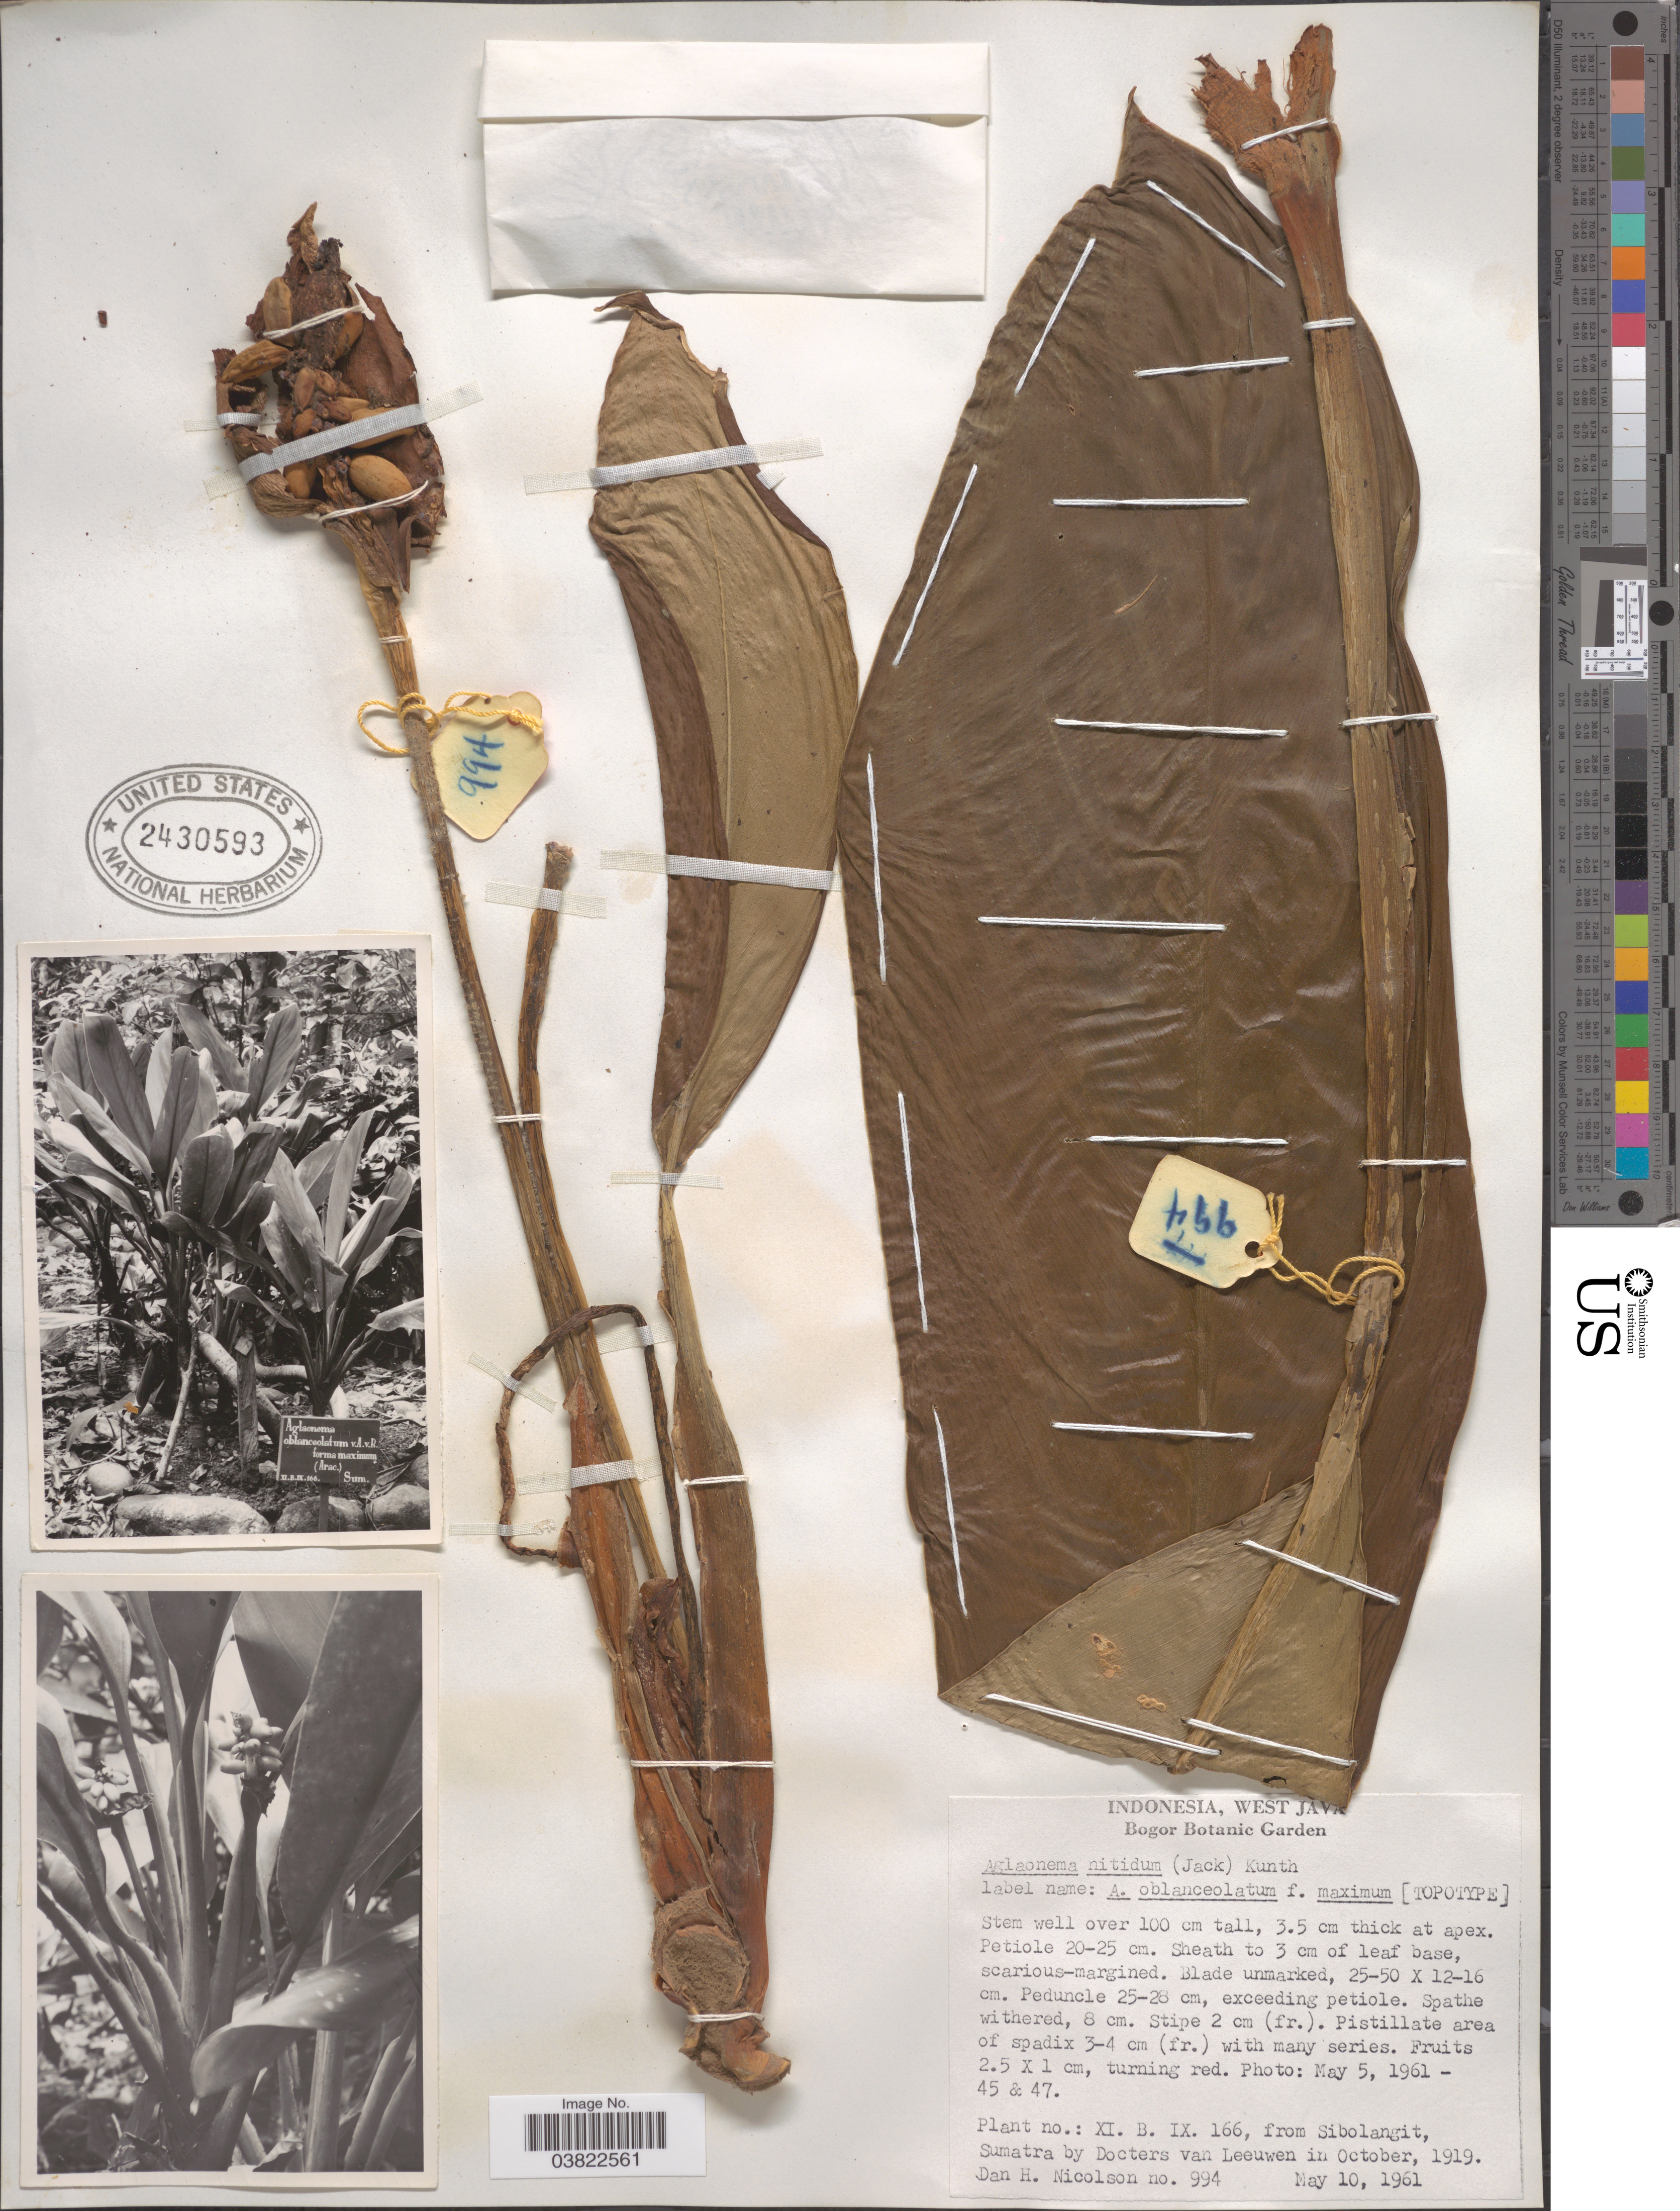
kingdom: Plantae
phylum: Tracheophyta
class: Liliopsida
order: Alismatales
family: Araceae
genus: Aglaonema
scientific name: Aglaonema nitidum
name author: (Jack) Kunth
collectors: D. H. Nicolson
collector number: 994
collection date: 1961-05-10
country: Indonesia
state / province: Java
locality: West Java. Bogor Botanic Garden.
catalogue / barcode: US 2430593